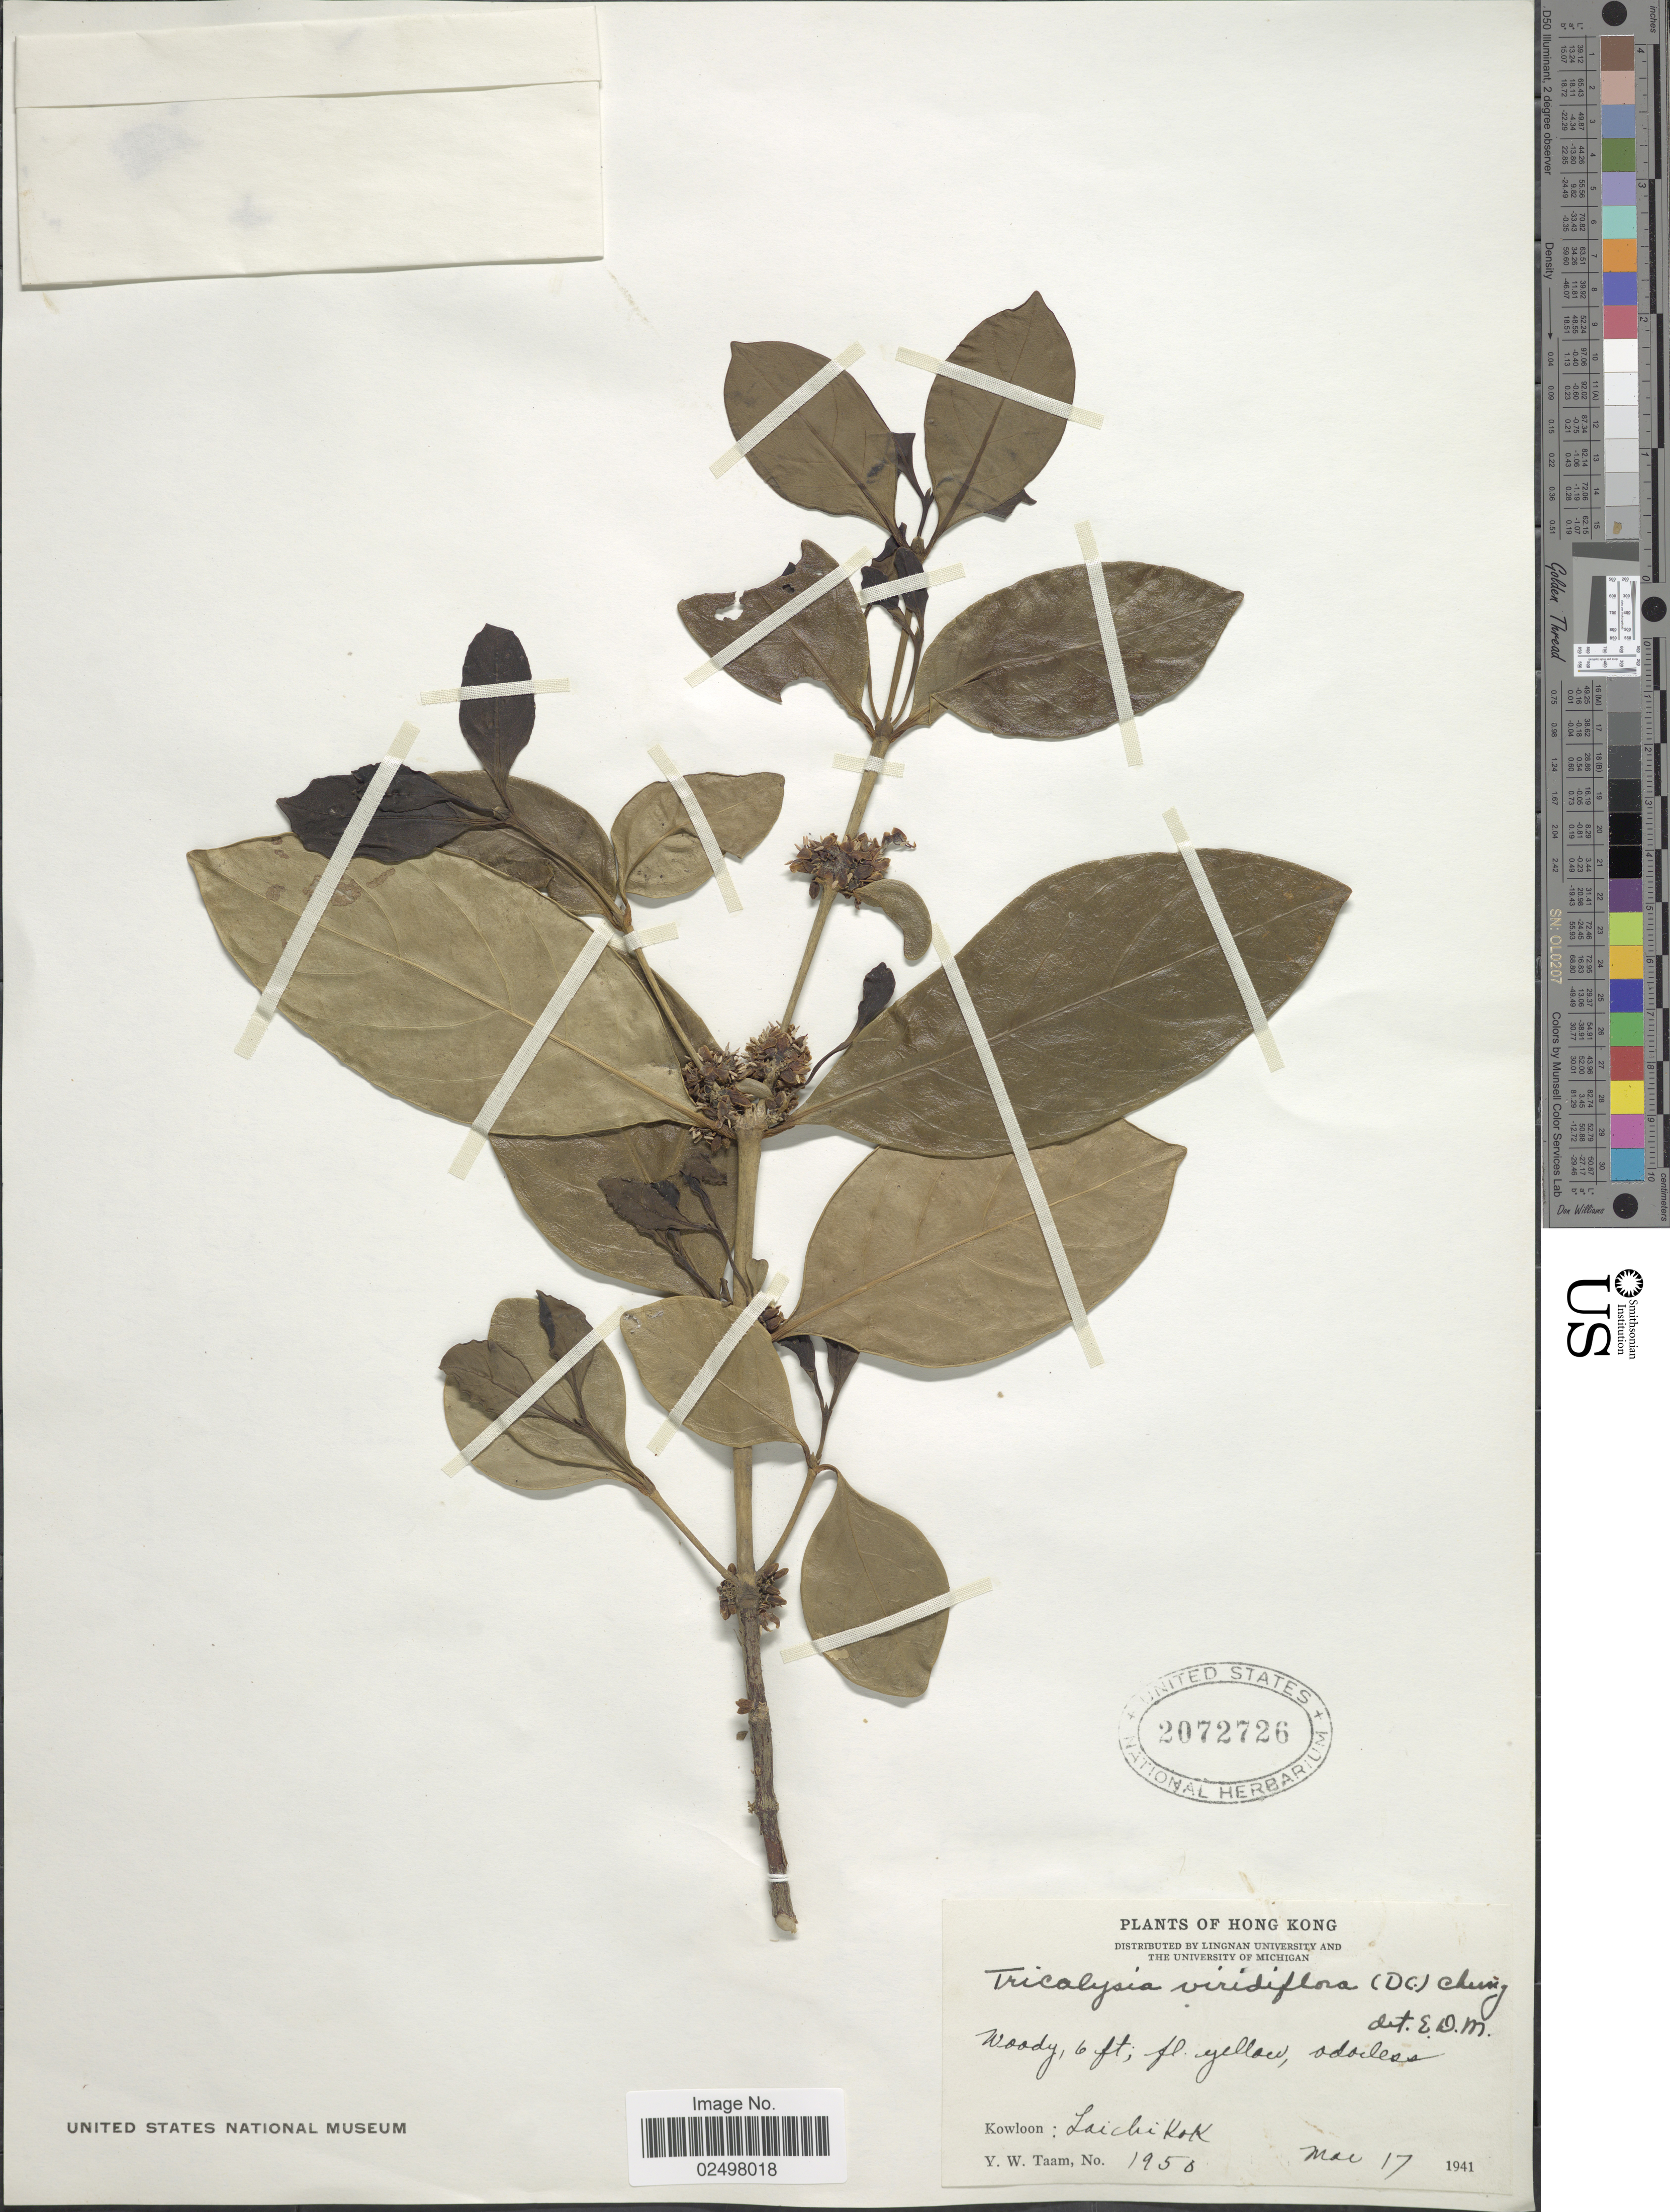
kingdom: Plantae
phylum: Tracheophyta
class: Magnoliopsida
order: Gentianales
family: Rubiaceae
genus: Tricalysia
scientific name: Tricalysia dubia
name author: (Lindl.) Ohwi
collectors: Y. W. Taam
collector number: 1950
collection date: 1941-05-17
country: China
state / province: Hong Kong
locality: Kowloon: Laichi Kok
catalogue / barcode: US 2072726